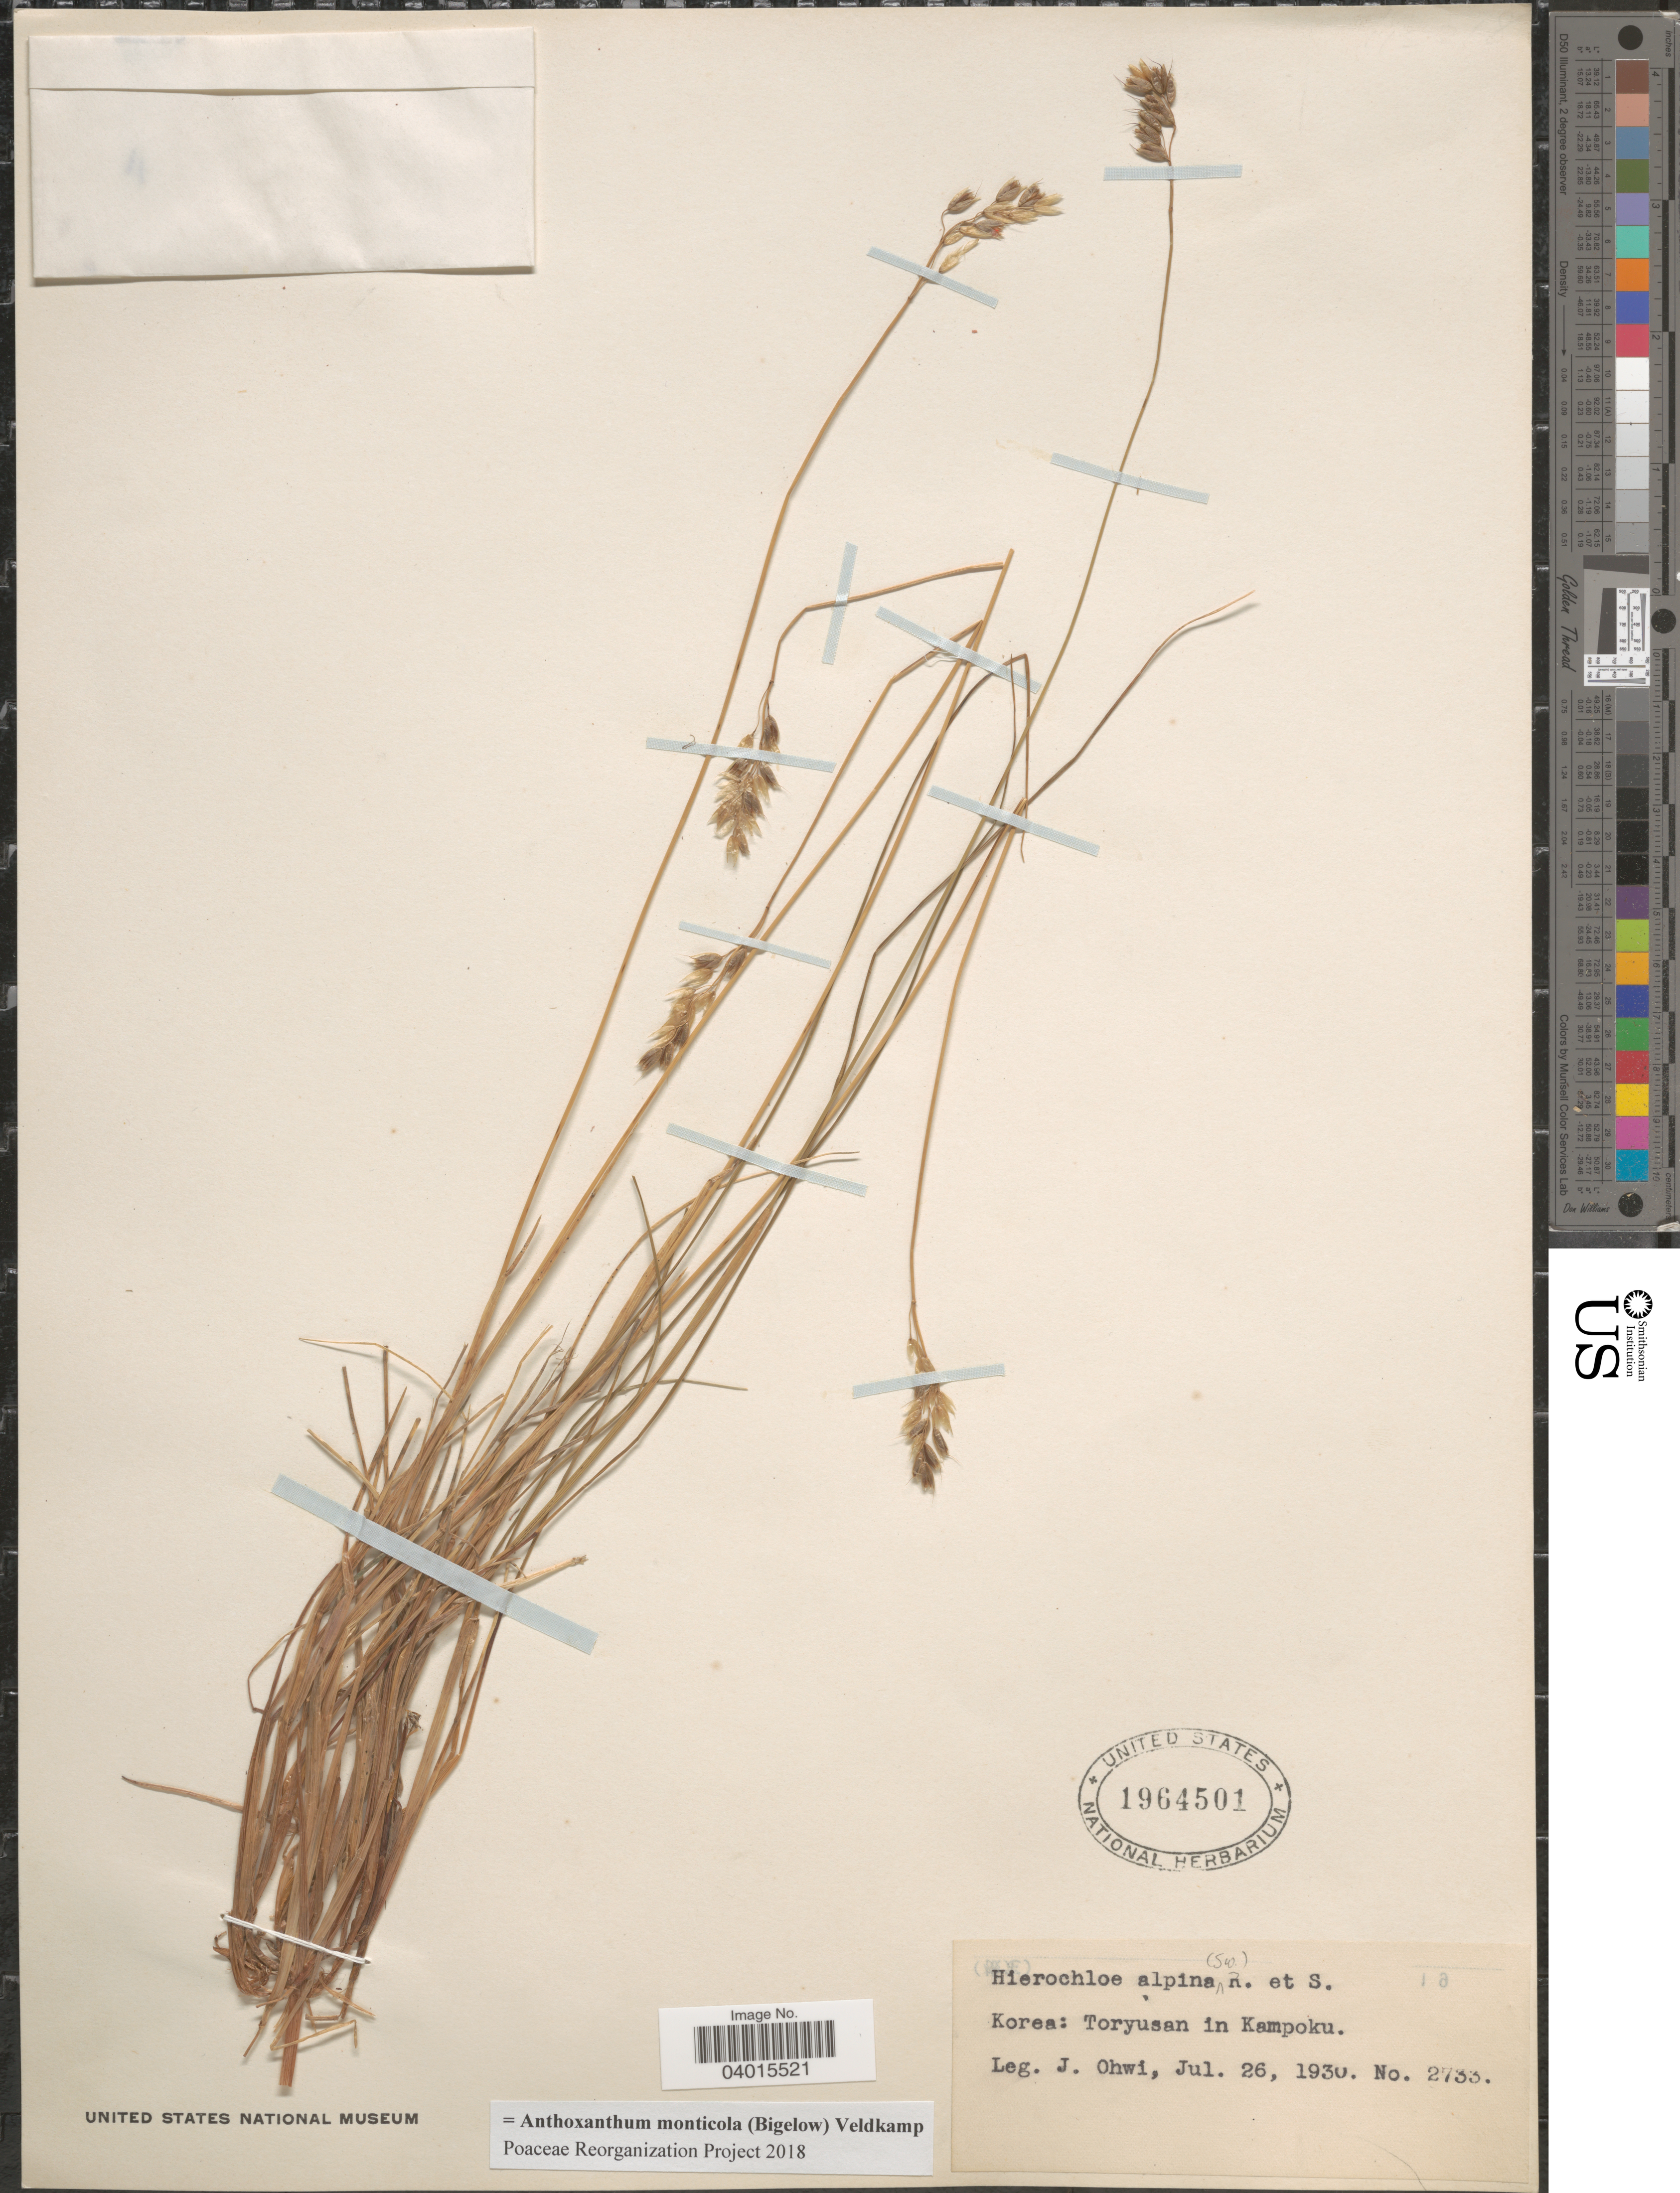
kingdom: Plantae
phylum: Tracheophyta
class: Liliopsida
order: Poales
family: Poaceae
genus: Anthoxanthum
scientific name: Anthoxanthum monticola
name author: (Bigelow) Veldkamp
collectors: J. Ohwi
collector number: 2733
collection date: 1930-07-26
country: North Korea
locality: Toryusan in Kampoku.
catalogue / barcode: US 1964501